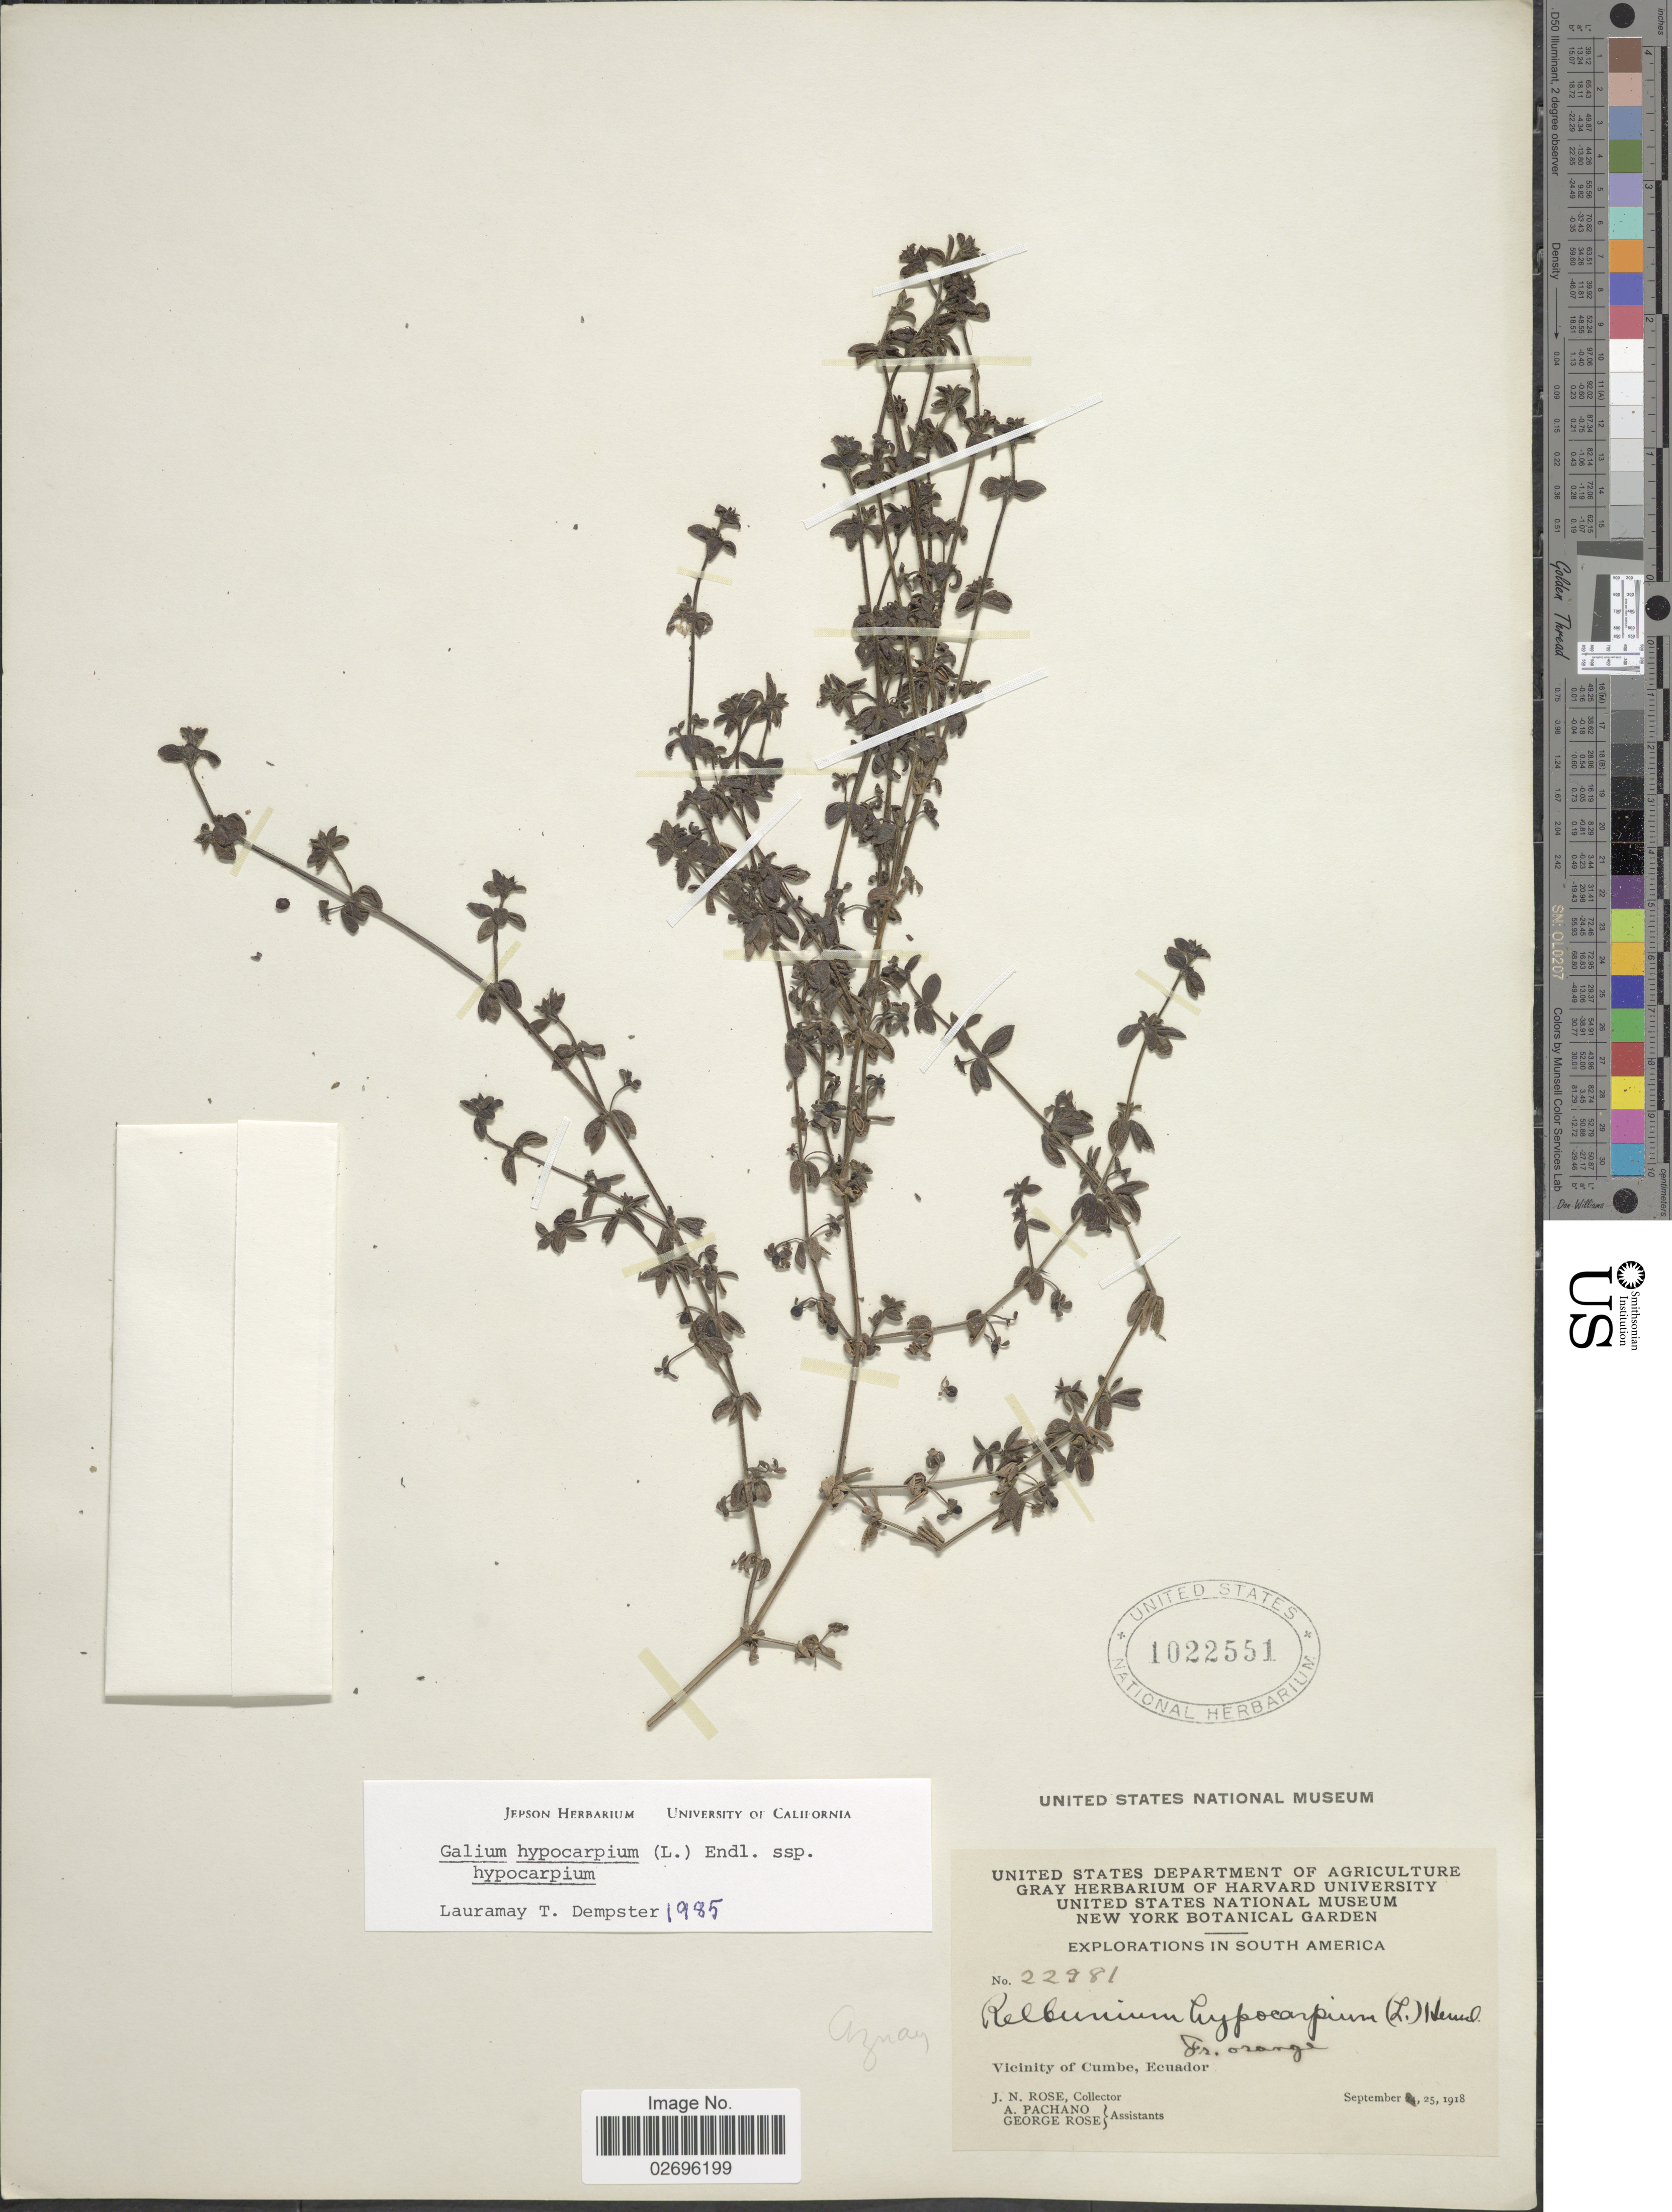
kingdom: Plantae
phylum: Tracheophyta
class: Magnoliopsida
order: Gentianales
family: Rubiaceae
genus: Galium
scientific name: Galium hypocarpium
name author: (L.) Endl. ex Griseb.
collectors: J. N. Rose, A. Pachano & G. Rose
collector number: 22981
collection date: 1918-09-25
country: Ecuador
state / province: Azuay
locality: Vicinity of Cumbe.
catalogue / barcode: US 1022551